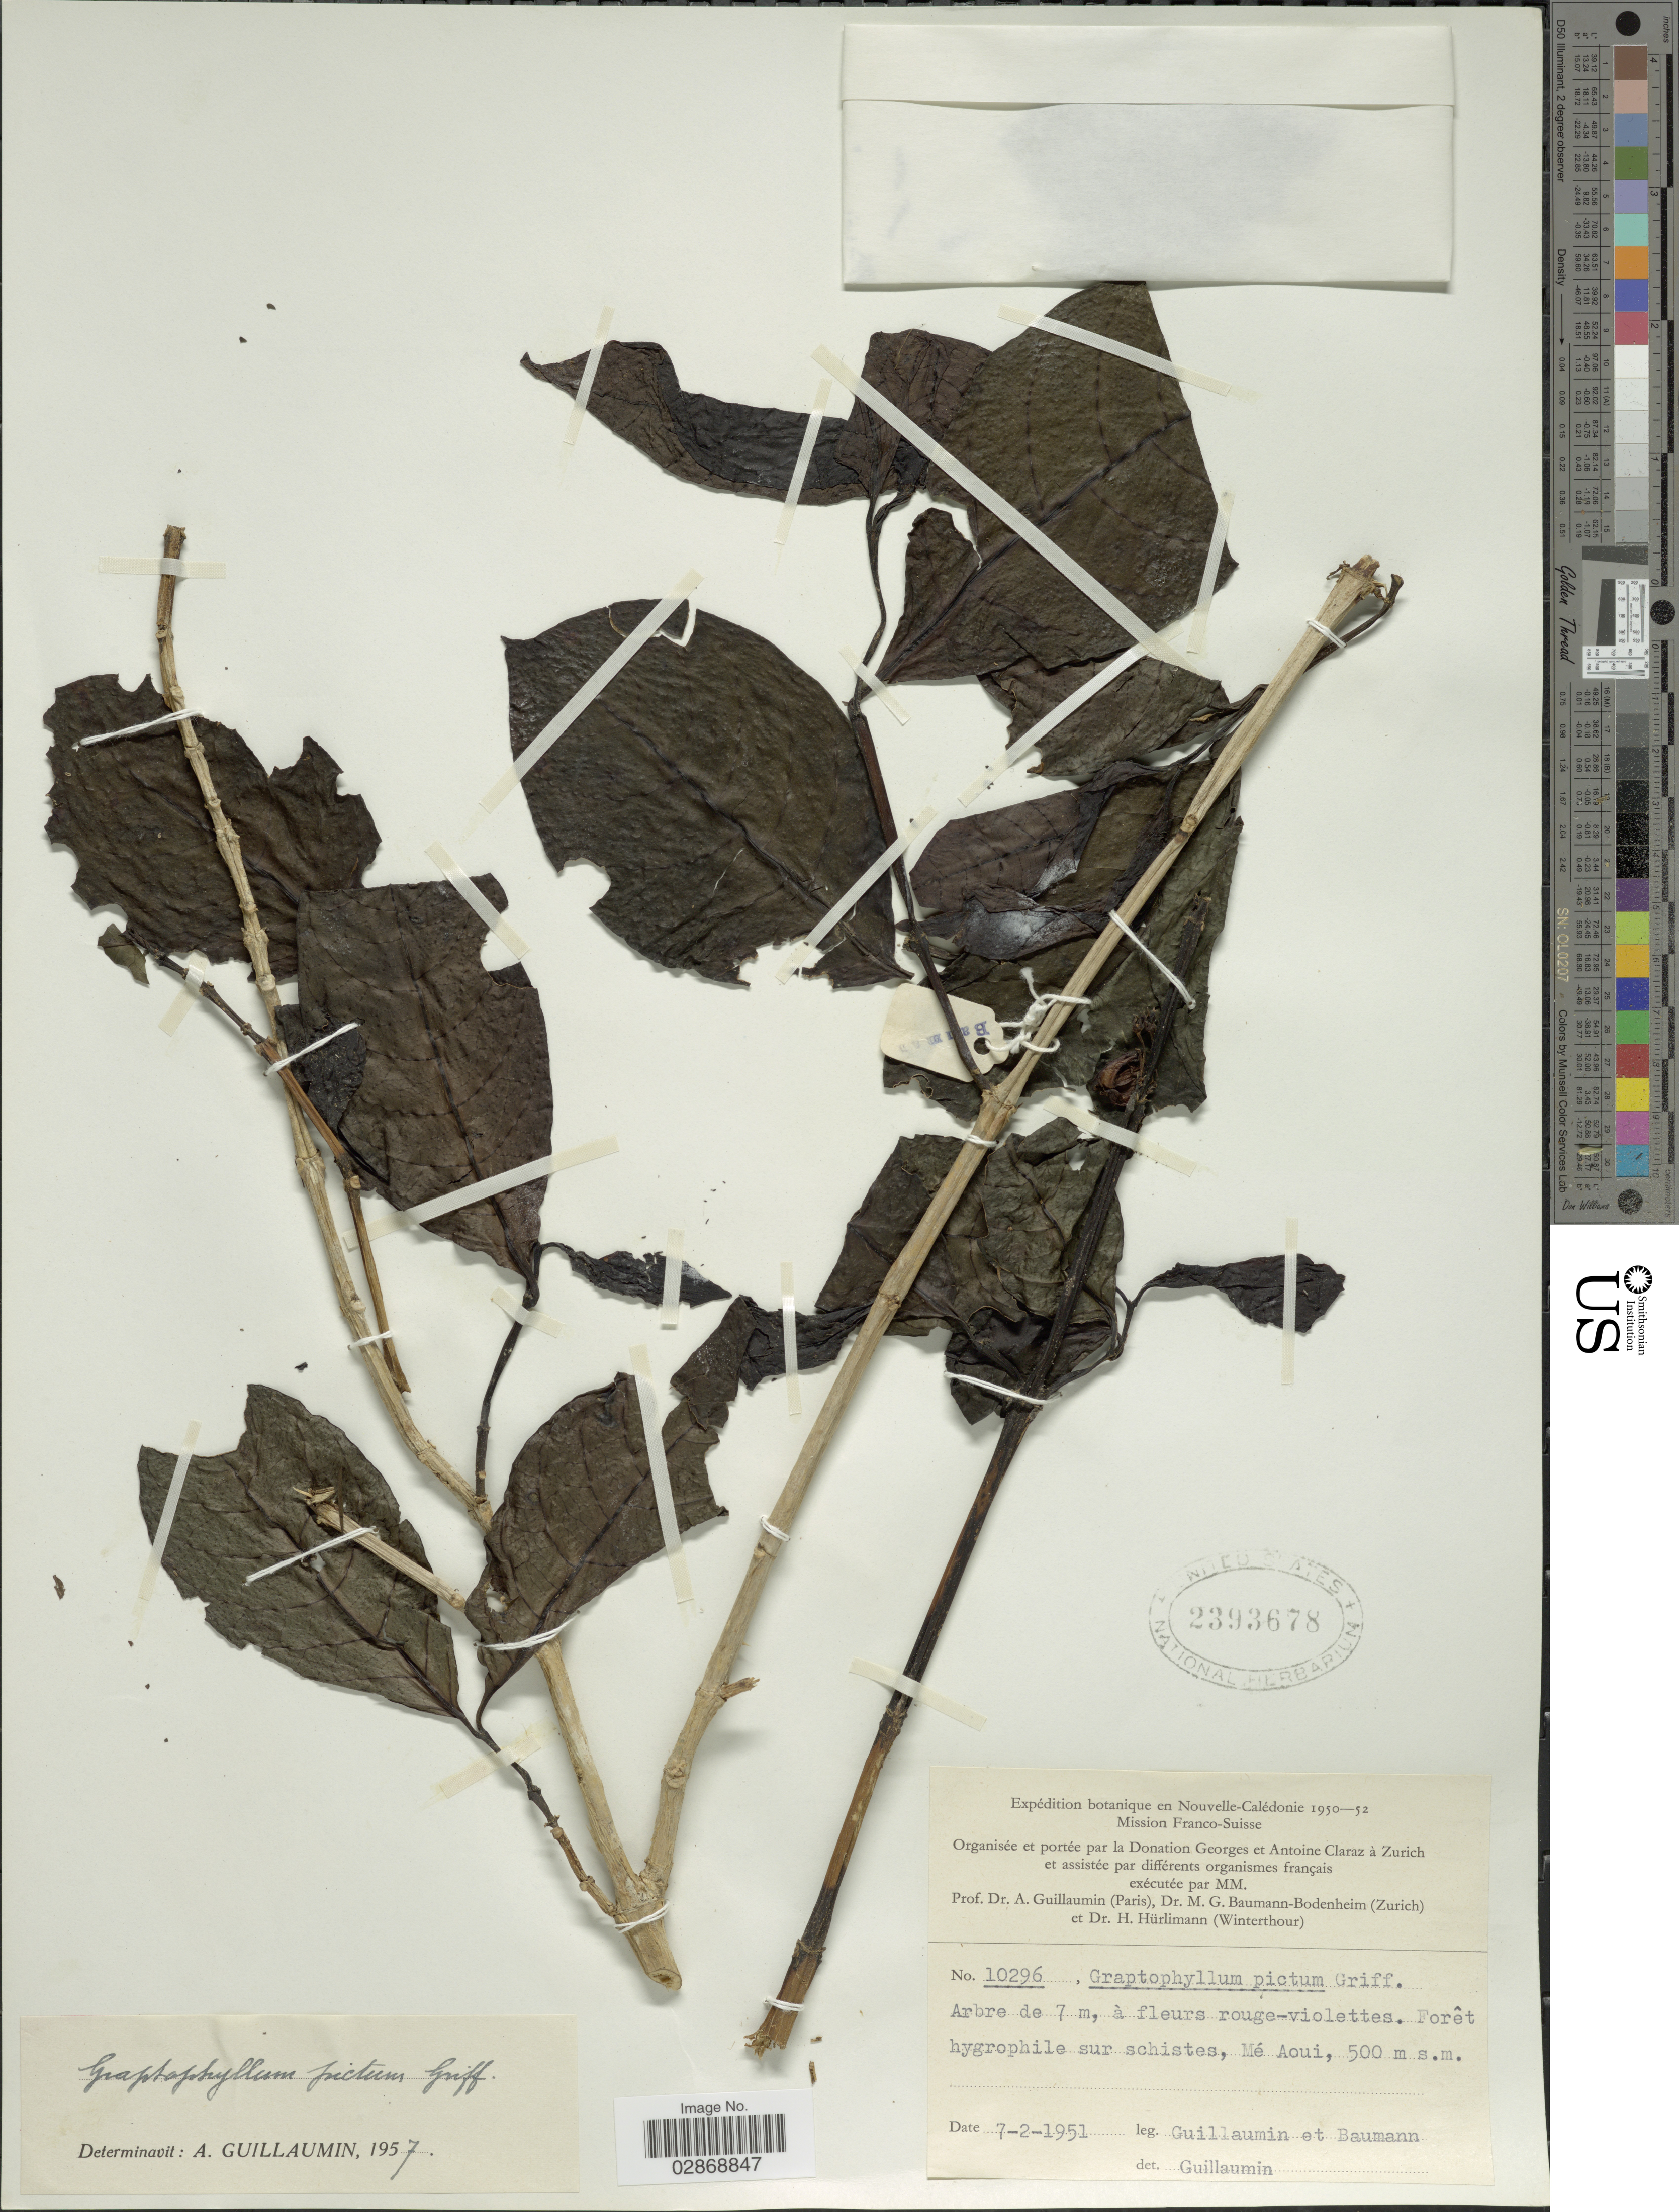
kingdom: Plantae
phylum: Tracheophyta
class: Magnoliopsida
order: Lamiales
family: Acanthaceae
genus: Graptophyllum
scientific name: Graptophyllum pictum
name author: (L.) Griff.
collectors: A. Guillaumin & M. G. Baumann-Bodenheim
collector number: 10296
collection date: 1951-02-07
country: New Caledonia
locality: Nouvelle-Calédonie. Mé Aoui.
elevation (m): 500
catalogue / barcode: US 2393678